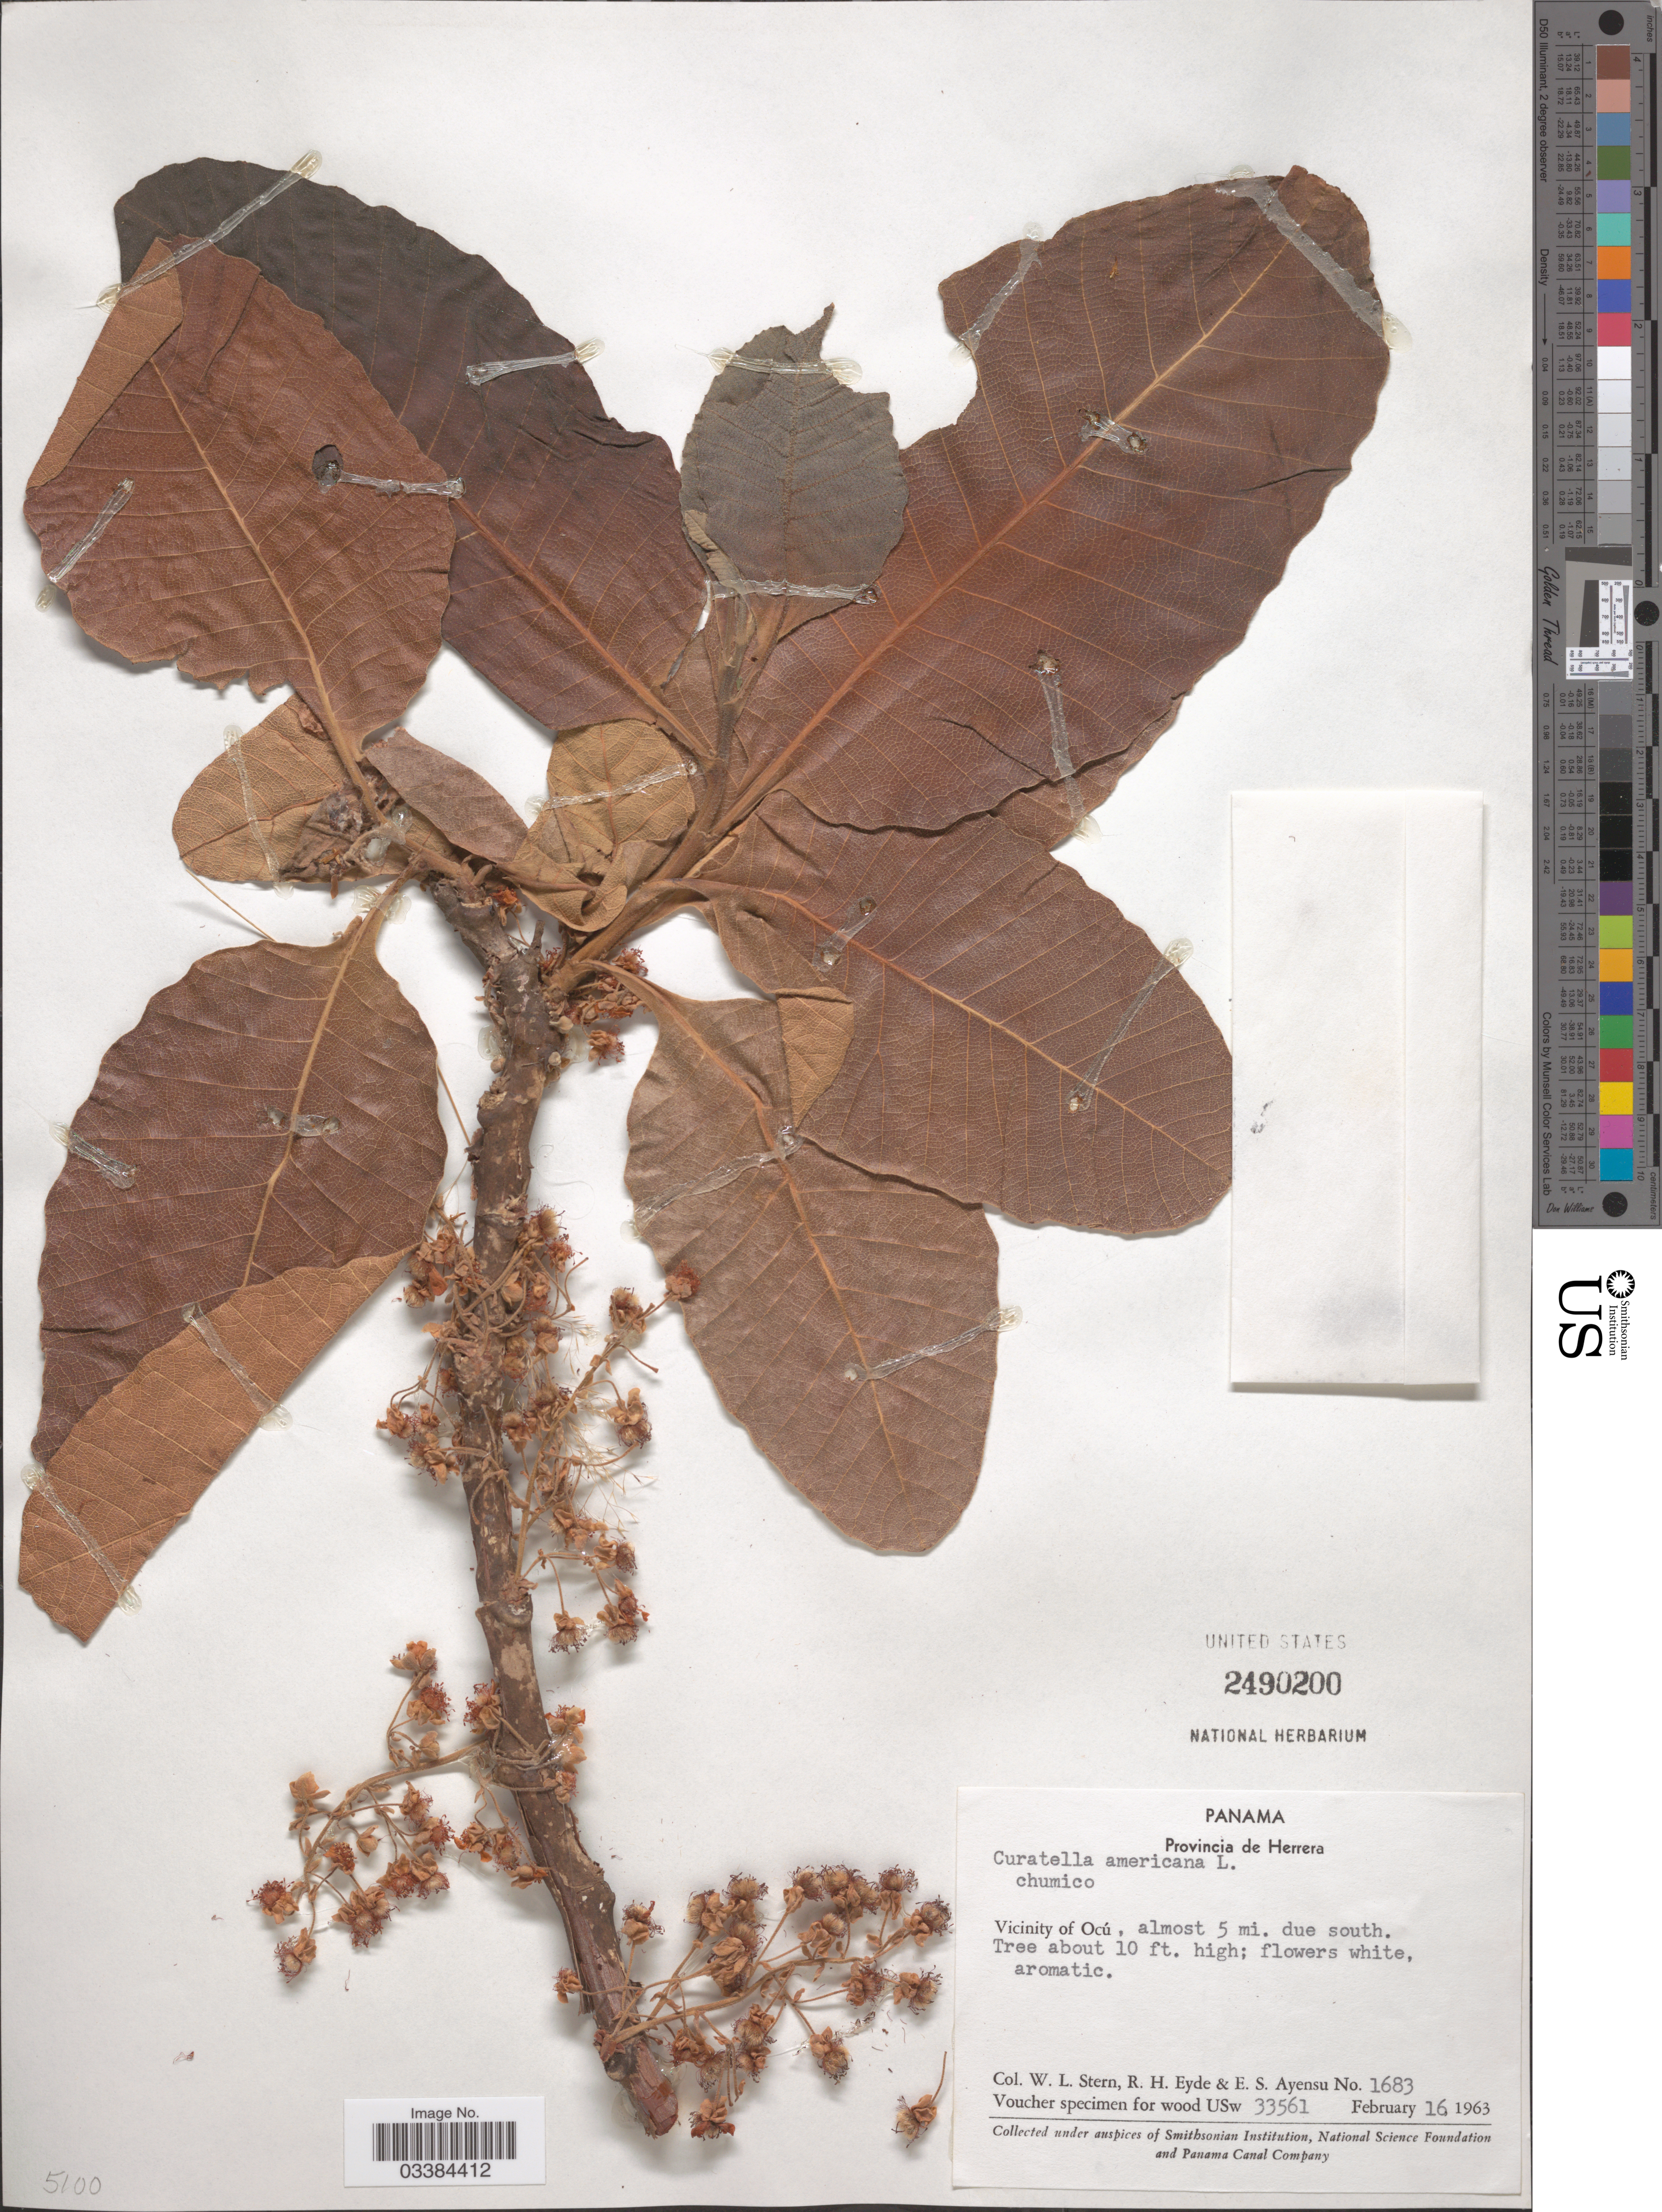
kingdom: Plantae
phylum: Tracheophyta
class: Magnoliopsida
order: Dilleniales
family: Dilleniaceae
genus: Curatella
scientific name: Curatella americana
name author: L.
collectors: W. L. Stern, R. H. Eyde & E. S. Ayensu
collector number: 1683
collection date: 1963-02-16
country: Panama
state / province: Herrera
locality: Vicinity of Ocú, almost 5 mi. due south.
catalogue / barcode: US 2490200